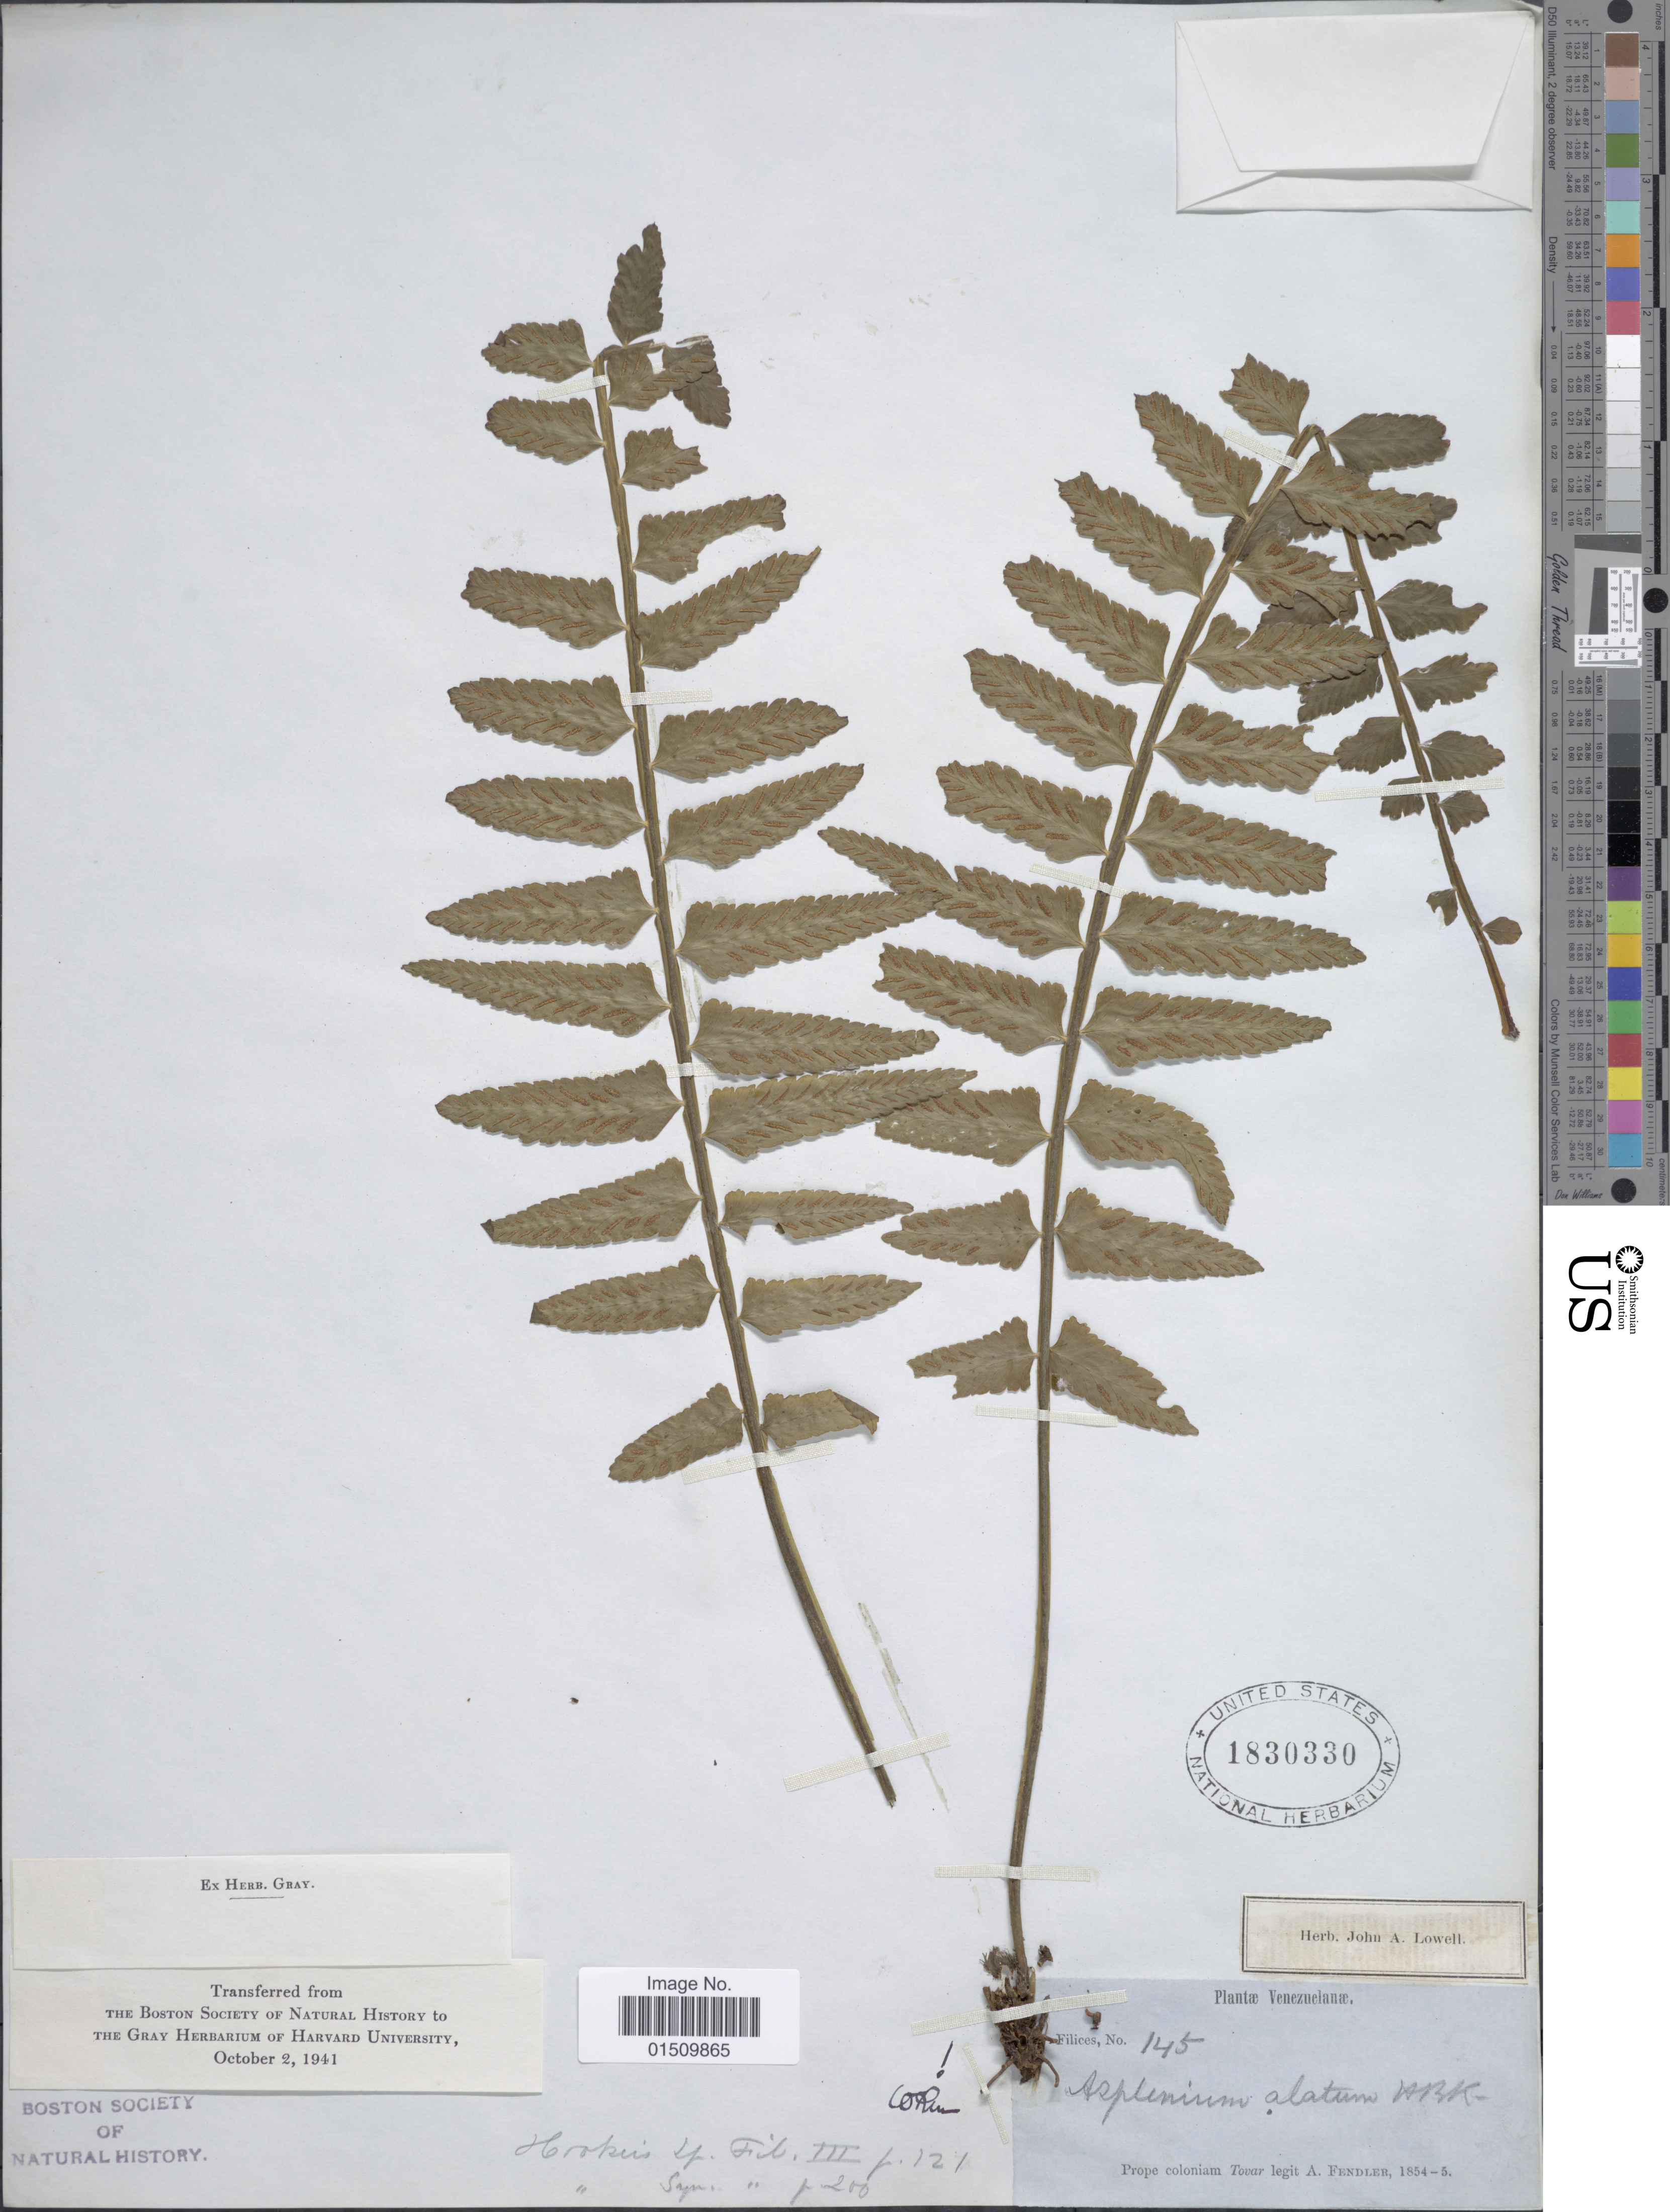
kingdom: Plantae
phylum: Tracheophyta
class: Polypodiopsida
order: Polypodiales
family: Aspleniaceae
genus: Asplenium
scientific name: Asplenium alatum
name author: Humb. & Bonpl. ex Willd.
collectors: A. Fendler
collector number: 145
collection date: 1854/1855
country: Venezuela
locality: Venzuelanae, prope coloniam Tovar.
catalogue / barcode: US 1830330